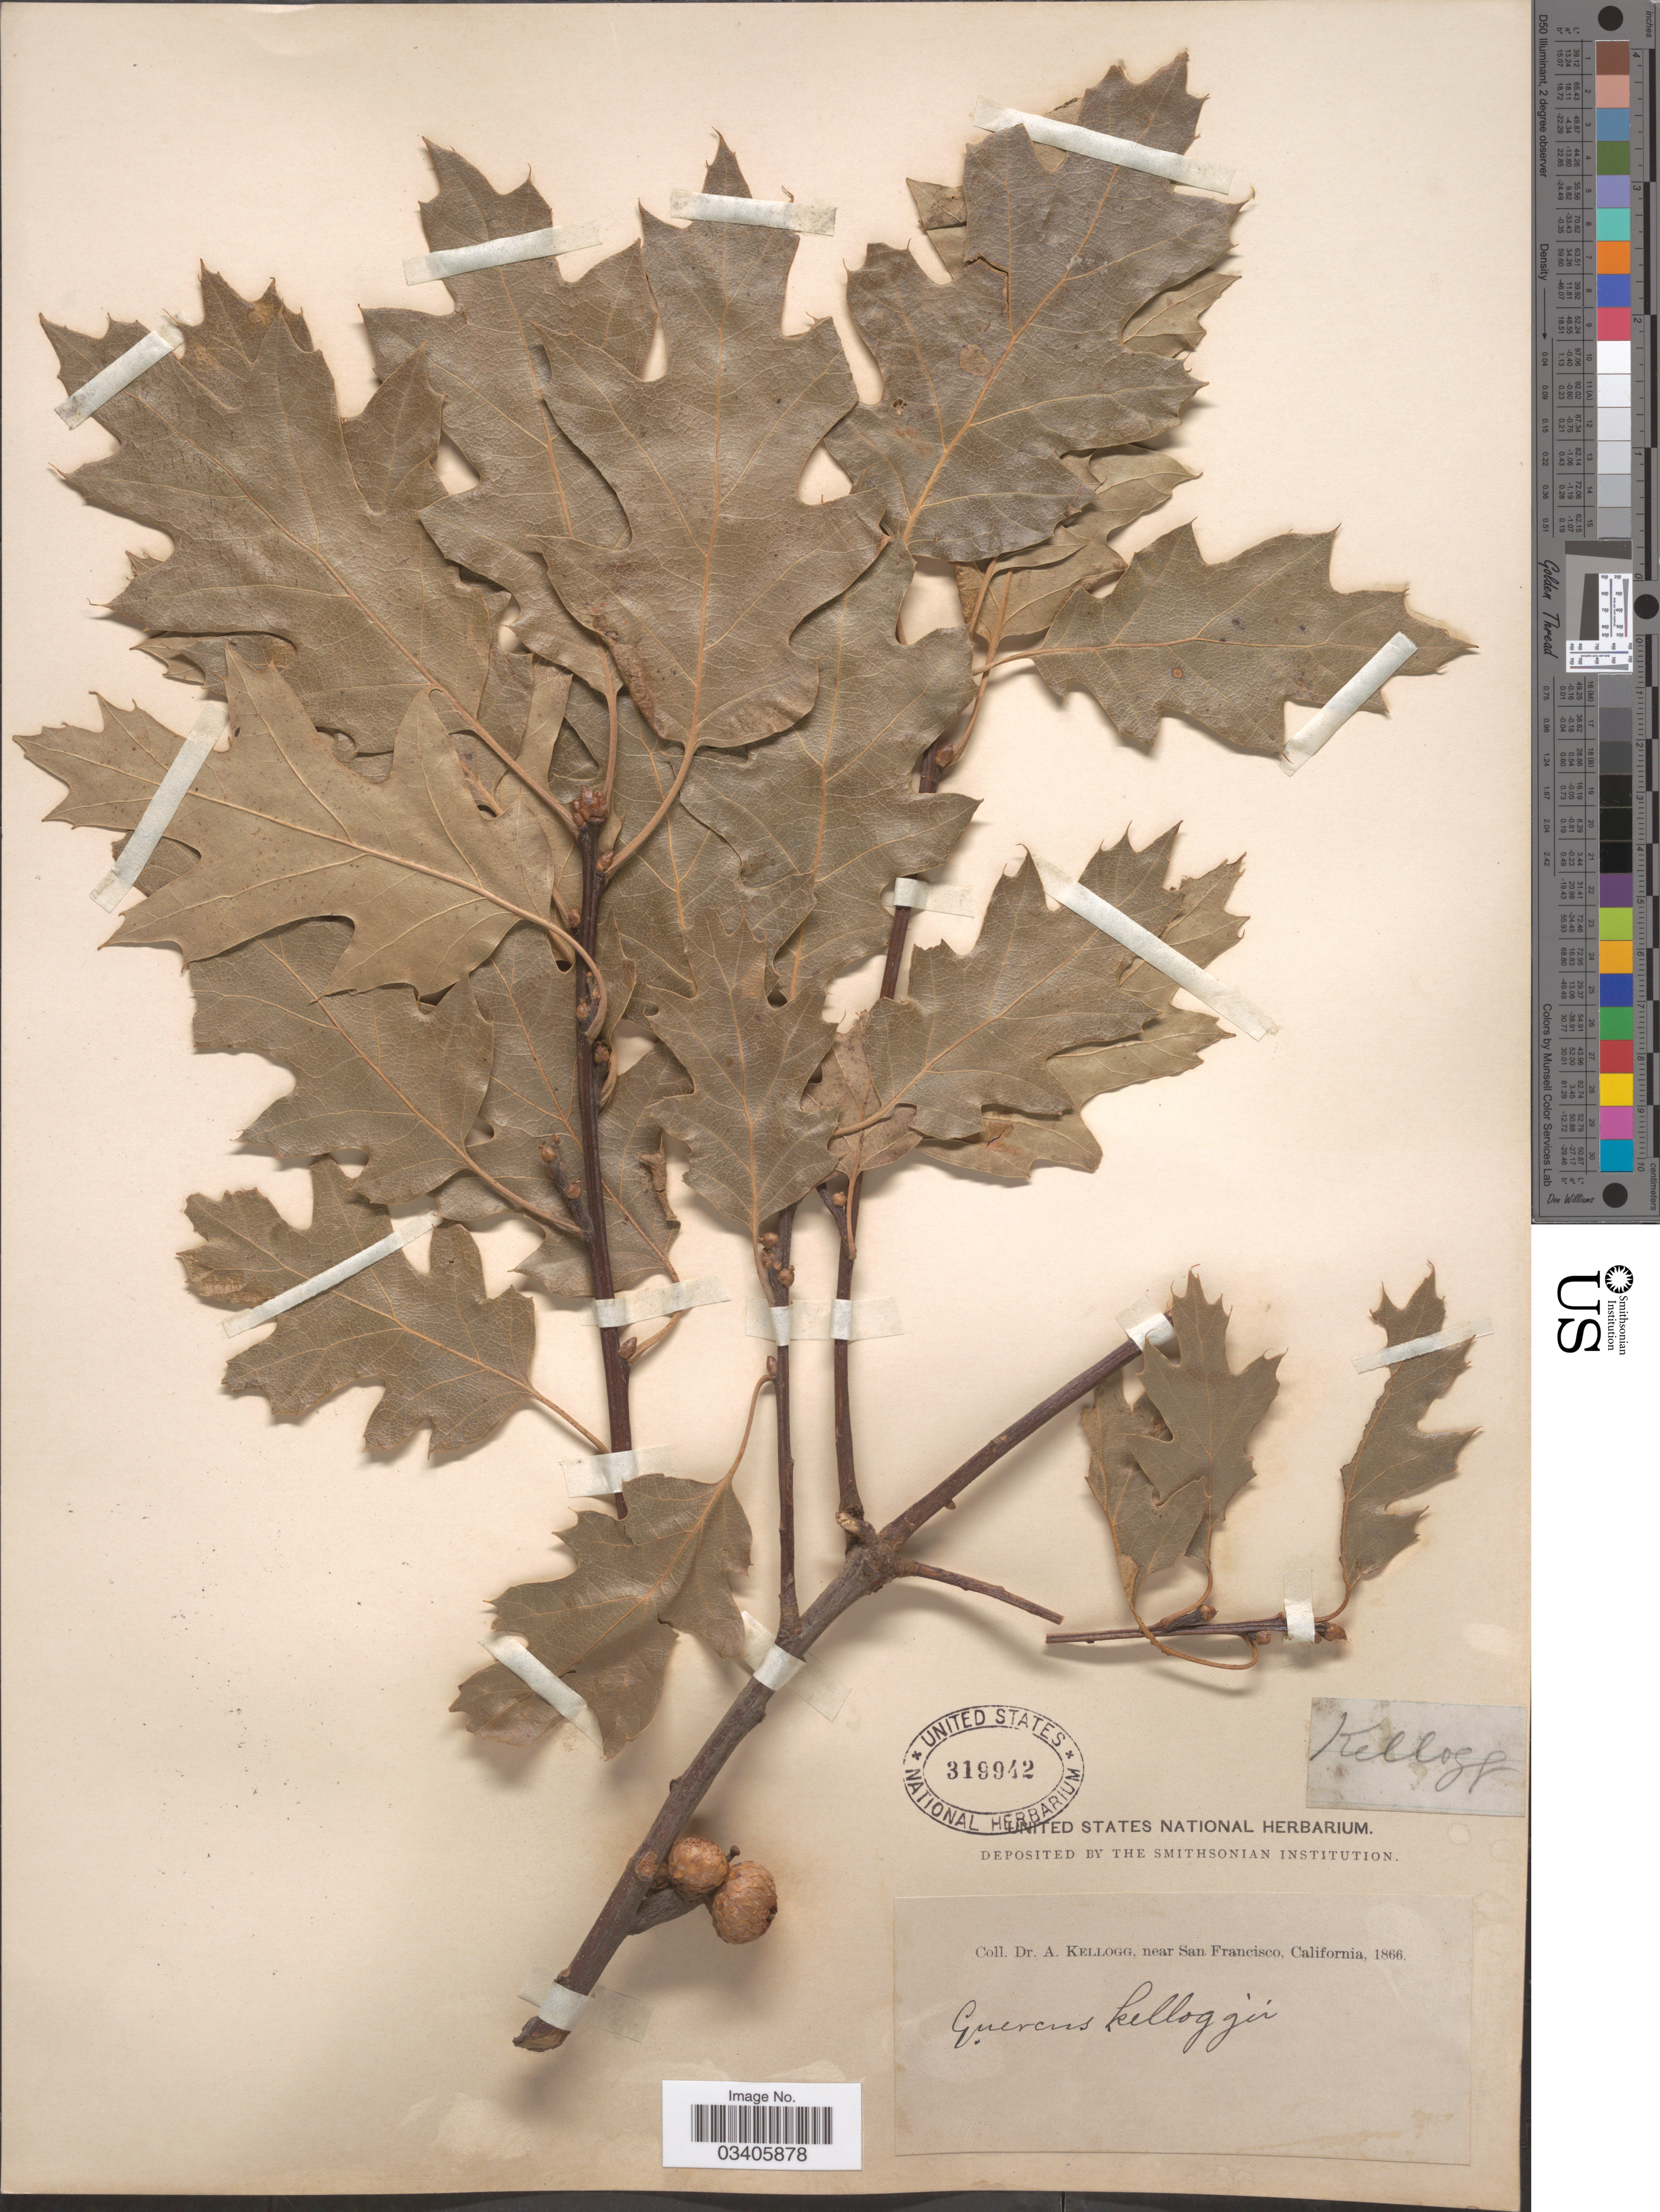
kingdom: Plantae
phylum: Tracheophyta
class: Magnoliopsida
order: Fagales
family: Fagaceae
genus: Quercus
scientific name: Quercus kelloggii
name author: Newb.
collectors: A. Kellogg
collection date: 1866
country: United States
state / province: California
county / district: San Francisco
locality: Near San Francisco.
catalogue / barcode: US 319942